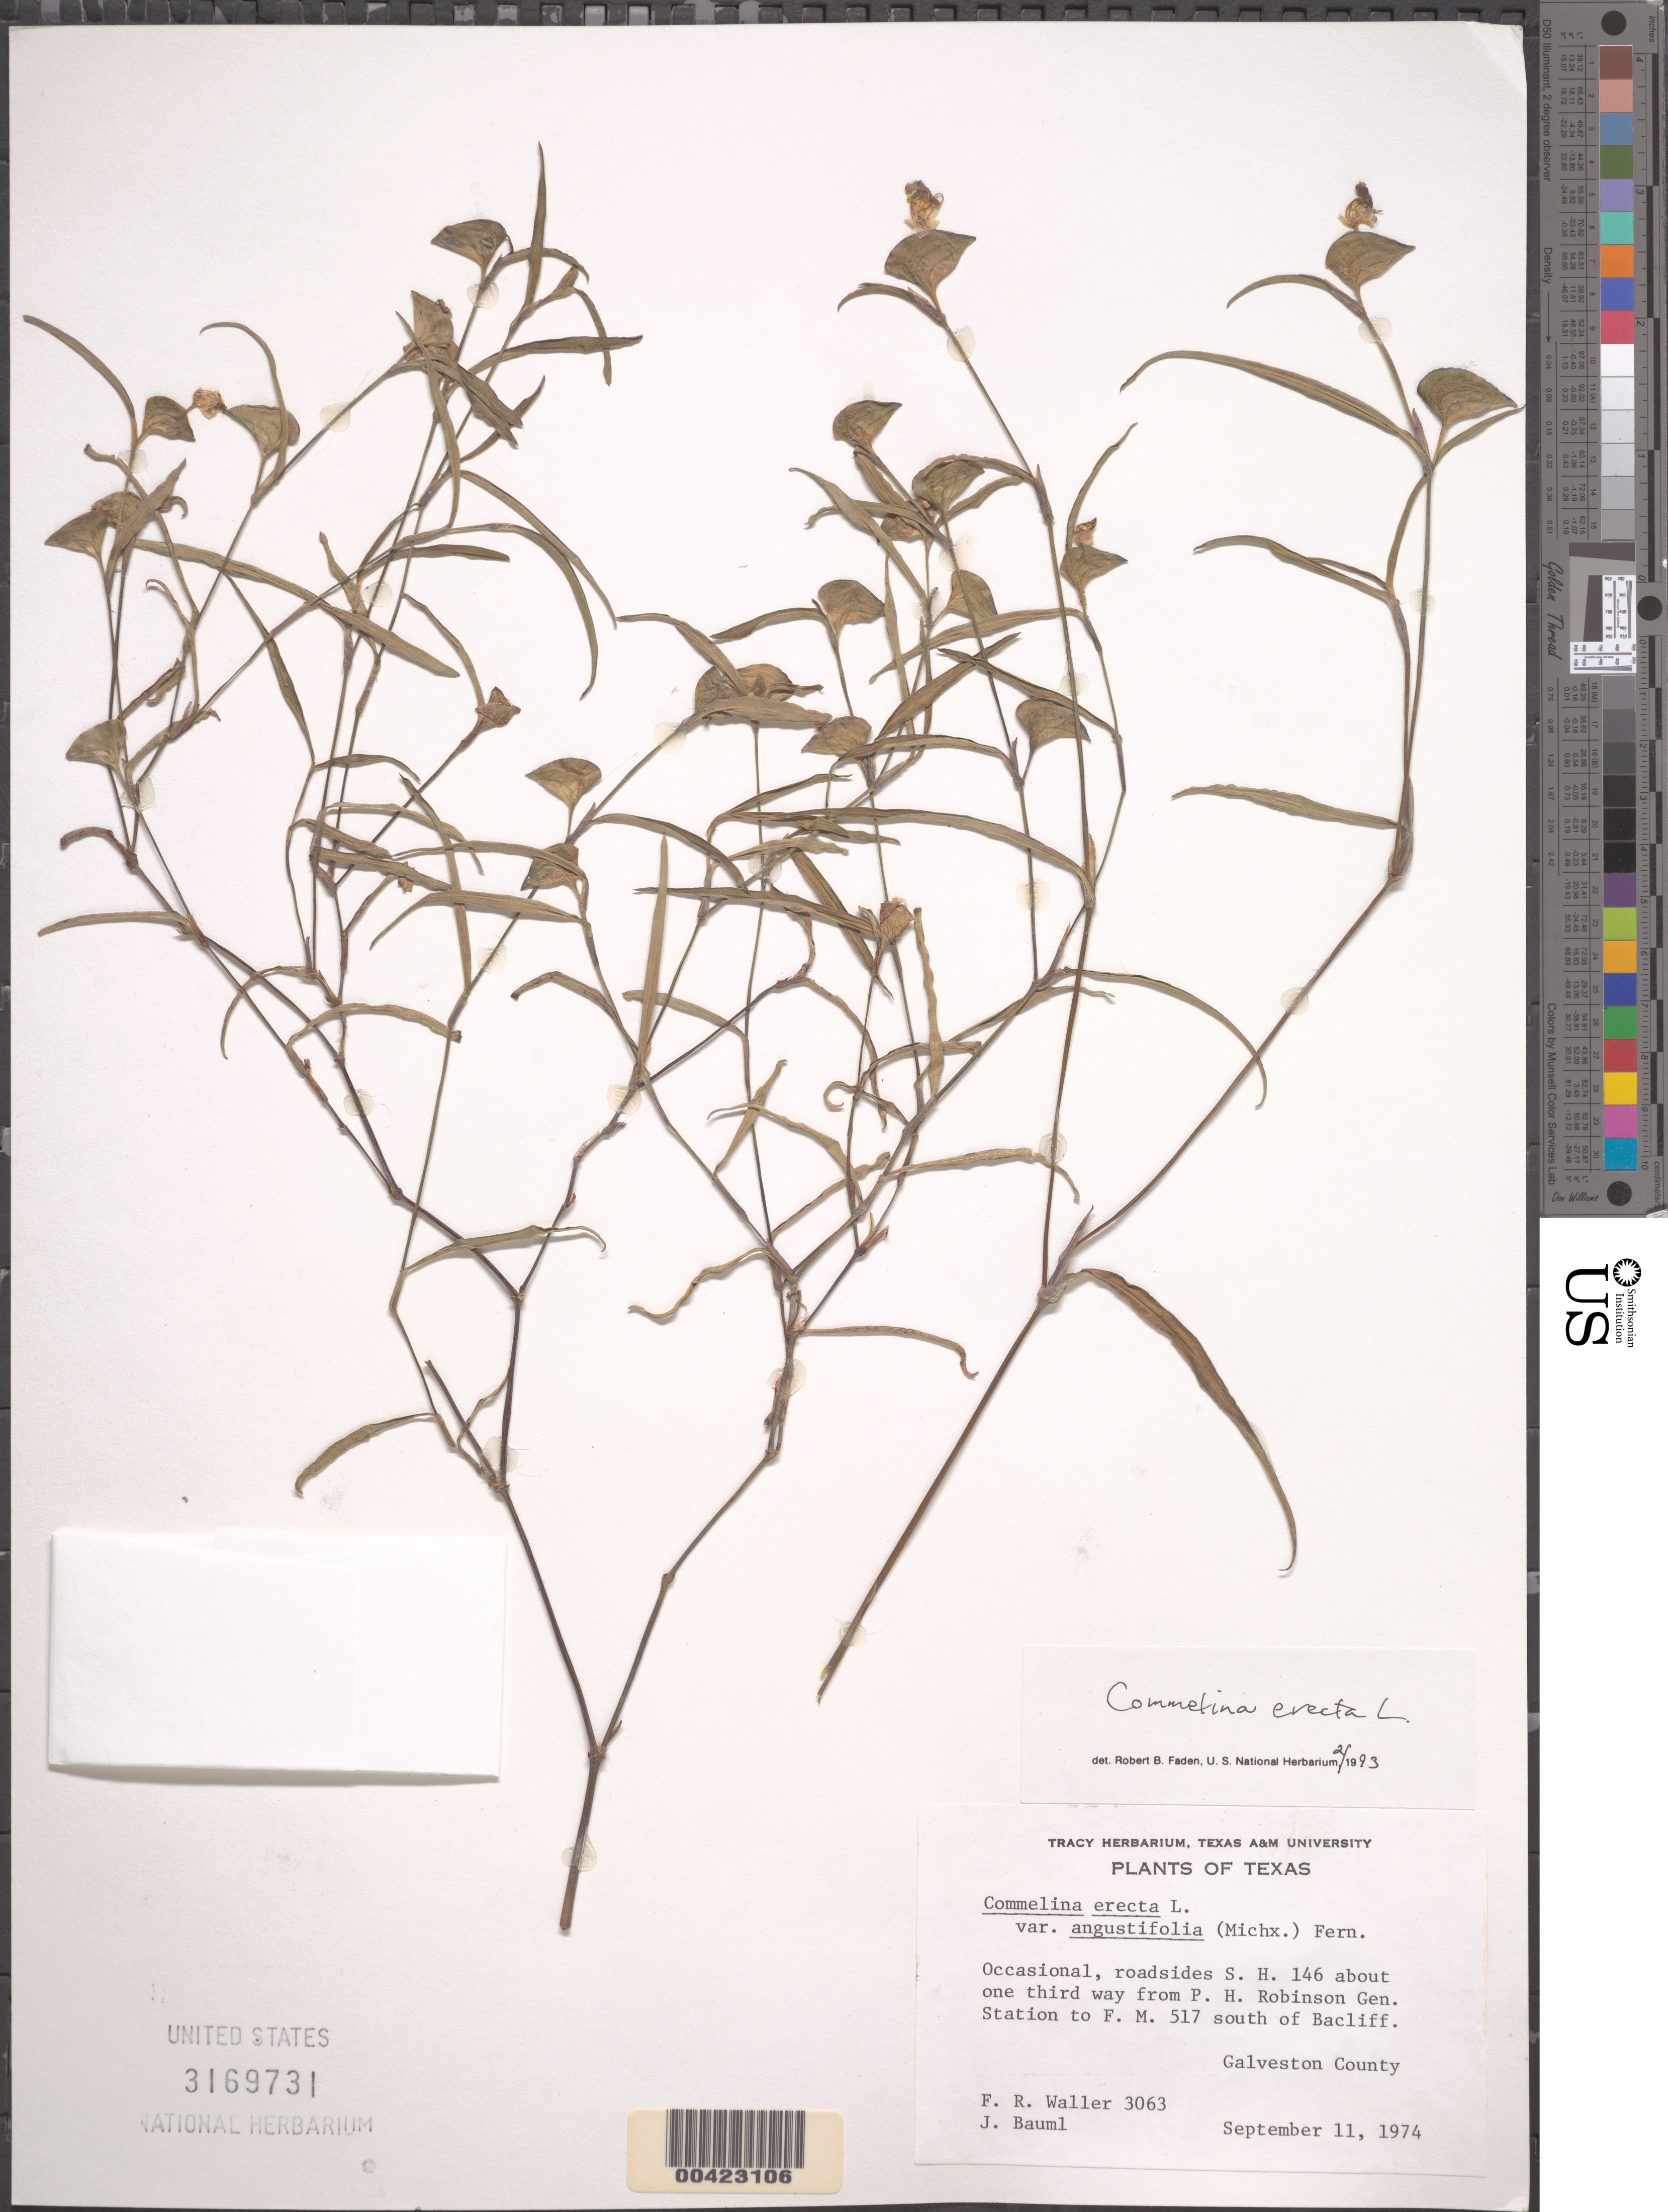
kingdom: Plantae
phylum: Tracheophyta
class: Liliopsida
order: Commelinales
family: Commelinaceae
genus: Commelina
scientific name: Commelina erecta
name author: L.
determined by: Faden, Robert B., (US), Smithsonian Institution - National Museum of Natural History (UNITED STATES)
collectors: F. R. Waller & J. Bauml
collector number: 3063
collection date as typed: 11 Sep 1974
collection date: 1974-09-11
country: United States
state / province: Texas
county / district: Galveston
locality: S of bacliff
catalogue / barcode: US 3169731